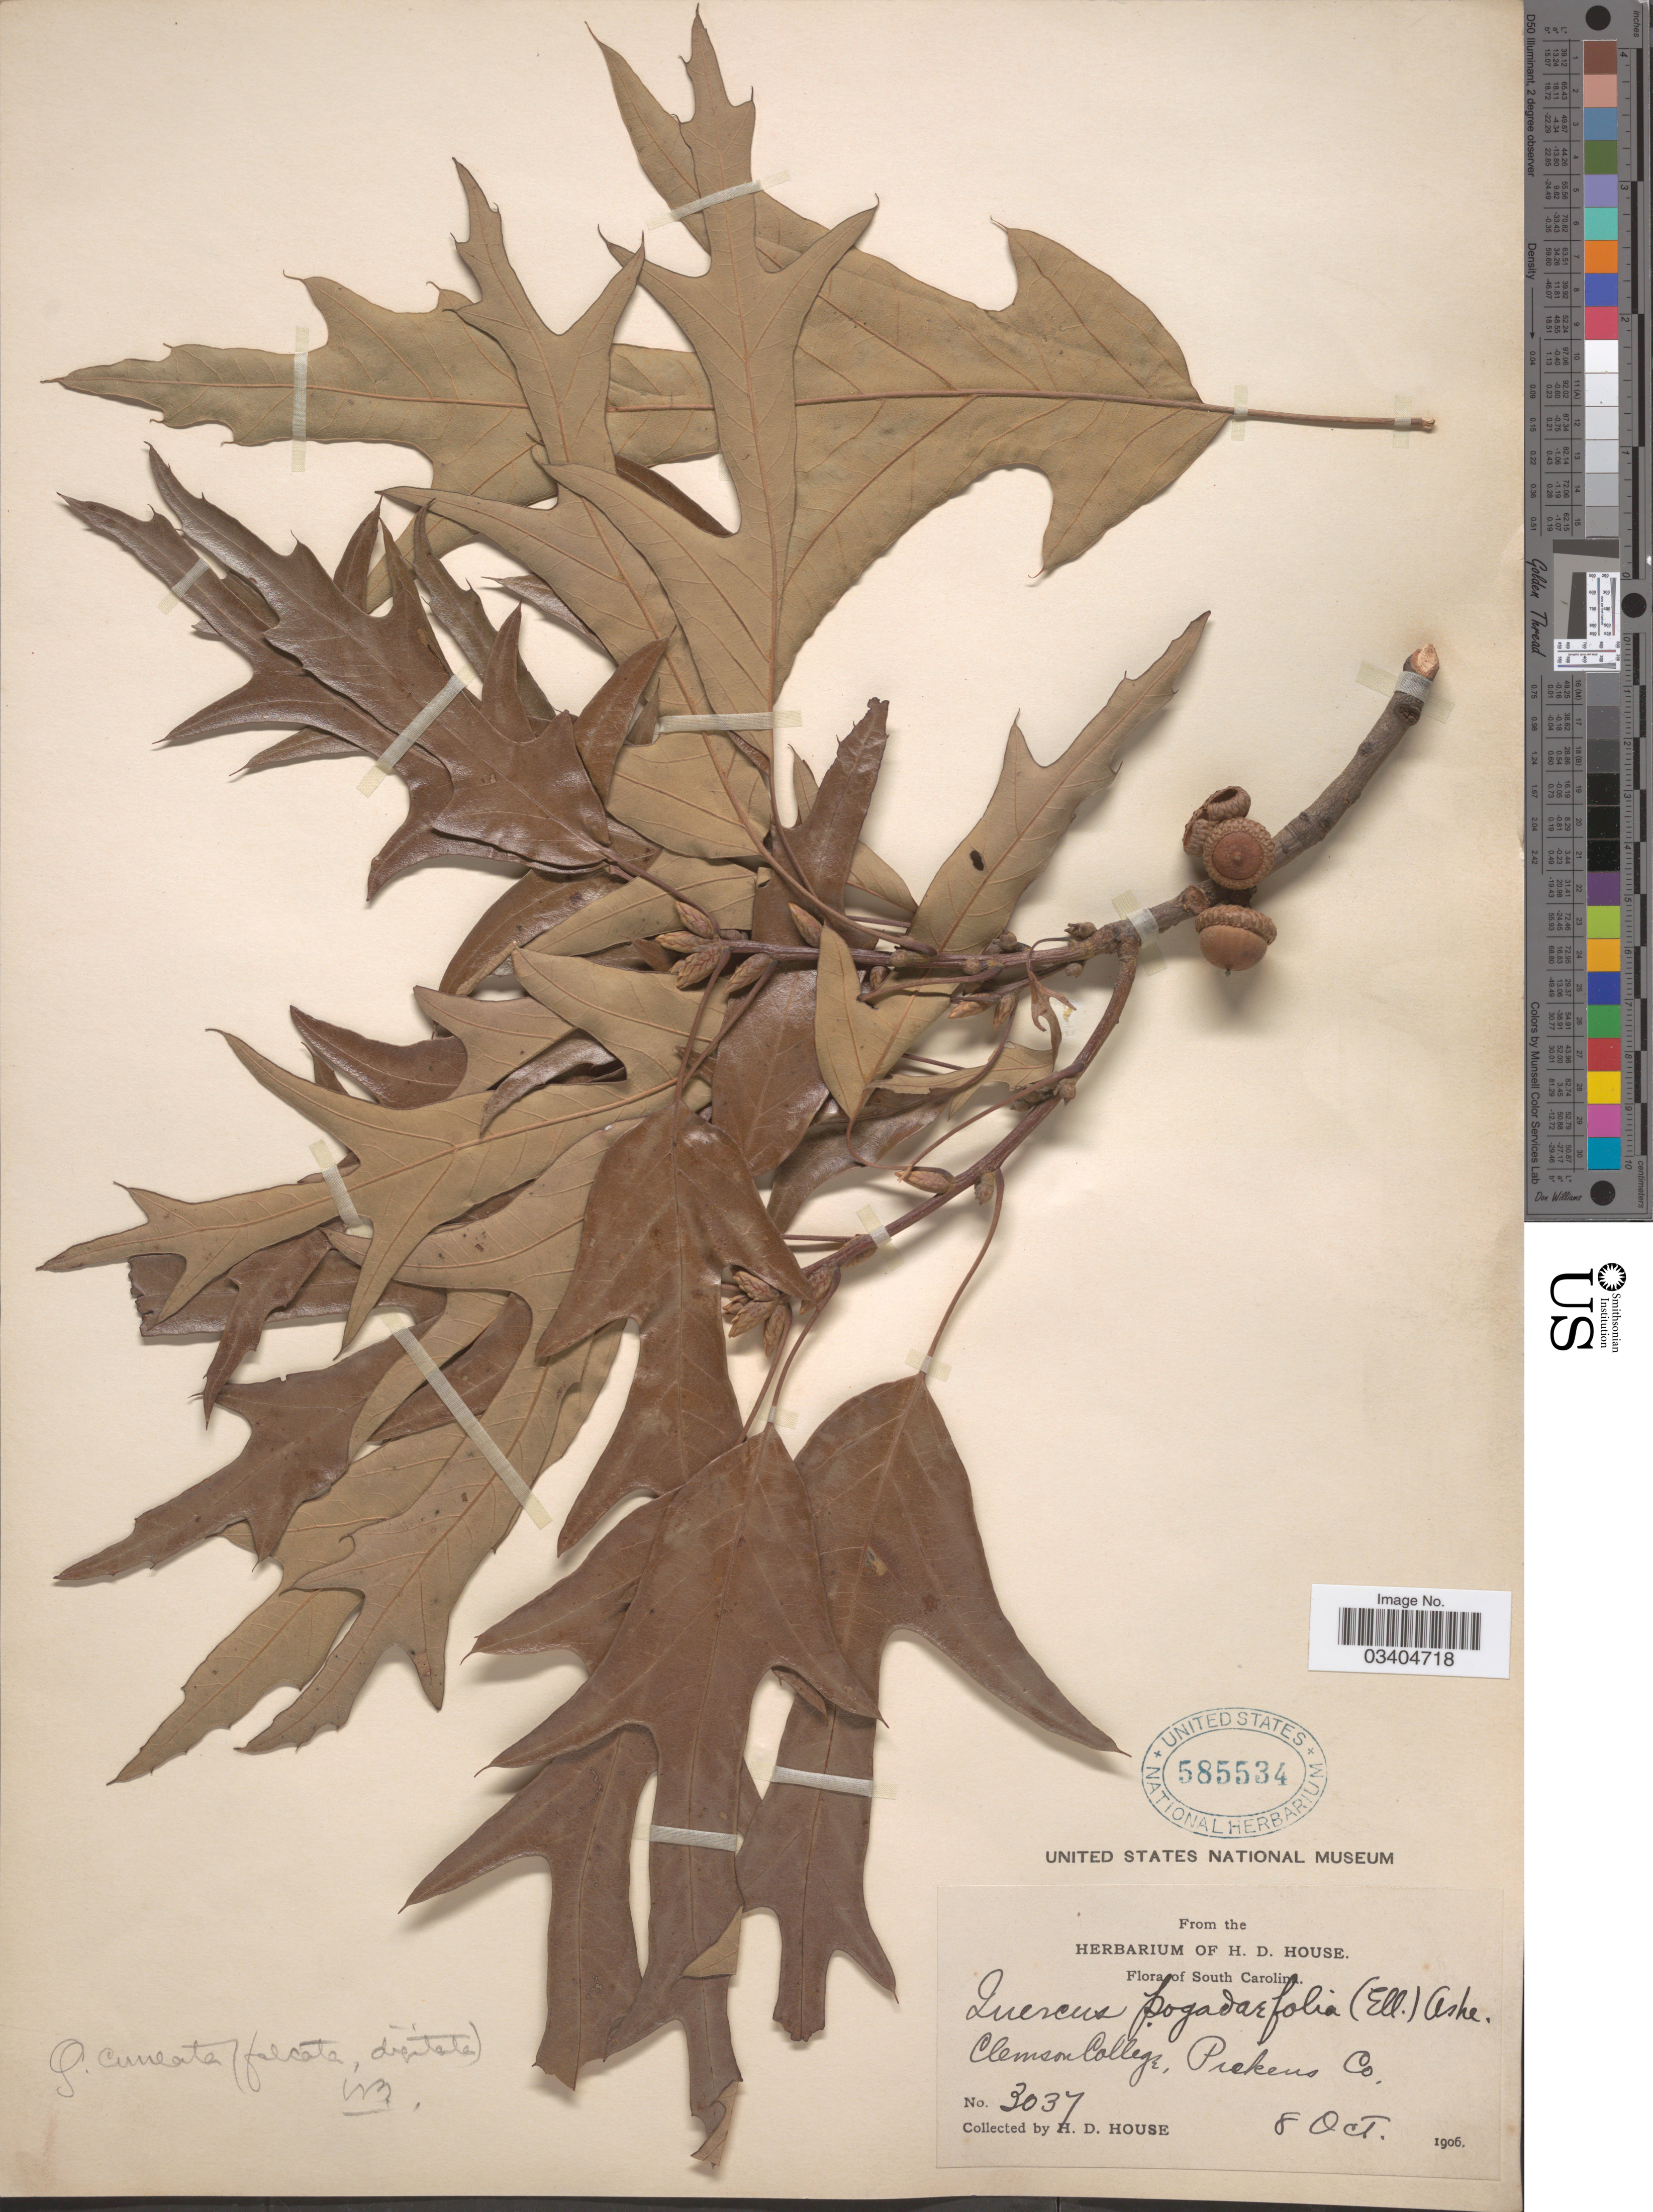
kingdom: Plantae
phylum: Tracheophyta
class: Magnoliopsida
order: Fagales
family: Fagaceae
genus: Quercus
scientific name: Quercus falcata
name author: Michx.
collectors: H. D. House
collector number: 3037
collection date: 1906-10-08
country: United States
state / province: South Carolina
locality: Clemson College, Pickens Co.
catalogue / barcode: US 585534